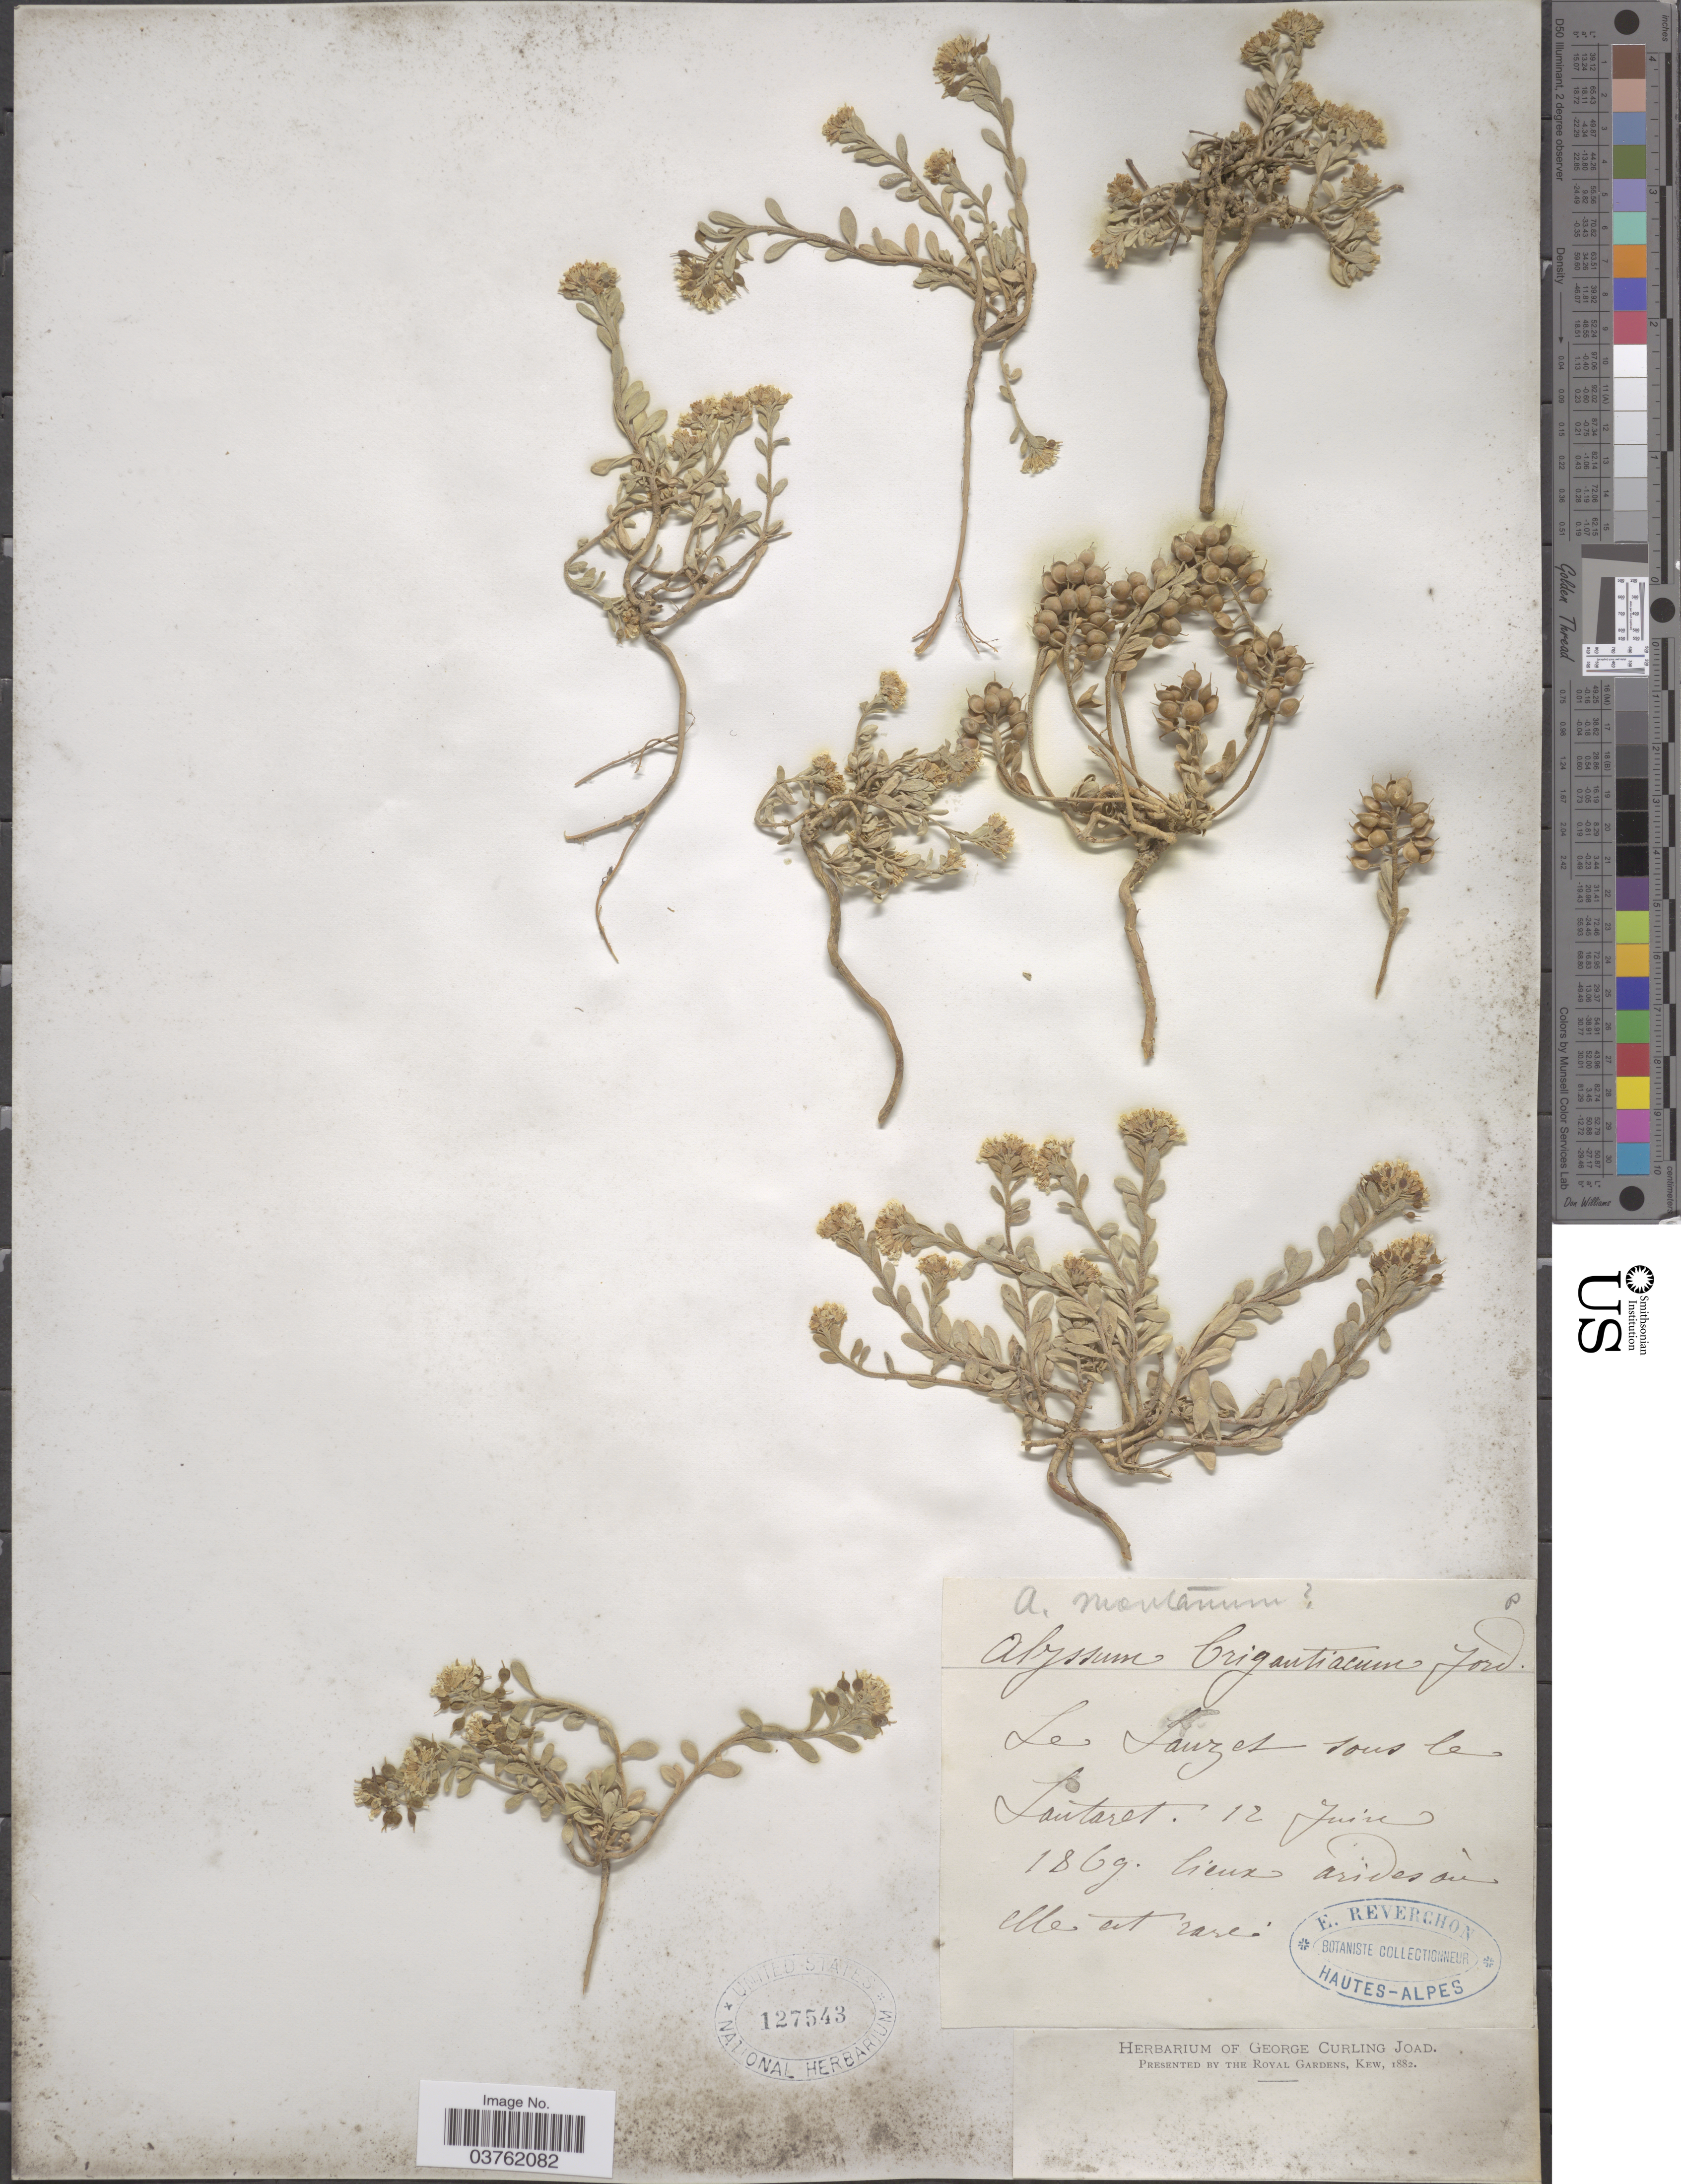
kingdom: Plantae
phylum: Tracheophyta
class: Magnoliopsida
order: Brassicales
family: Brassicaceae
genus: Alyssum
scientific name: Alyssum montanum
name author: L.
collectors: E. Reverchon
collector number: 8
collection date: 1869-06-12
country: France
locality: Le Lauzet sous le Lautaret.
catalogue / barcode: US 127543